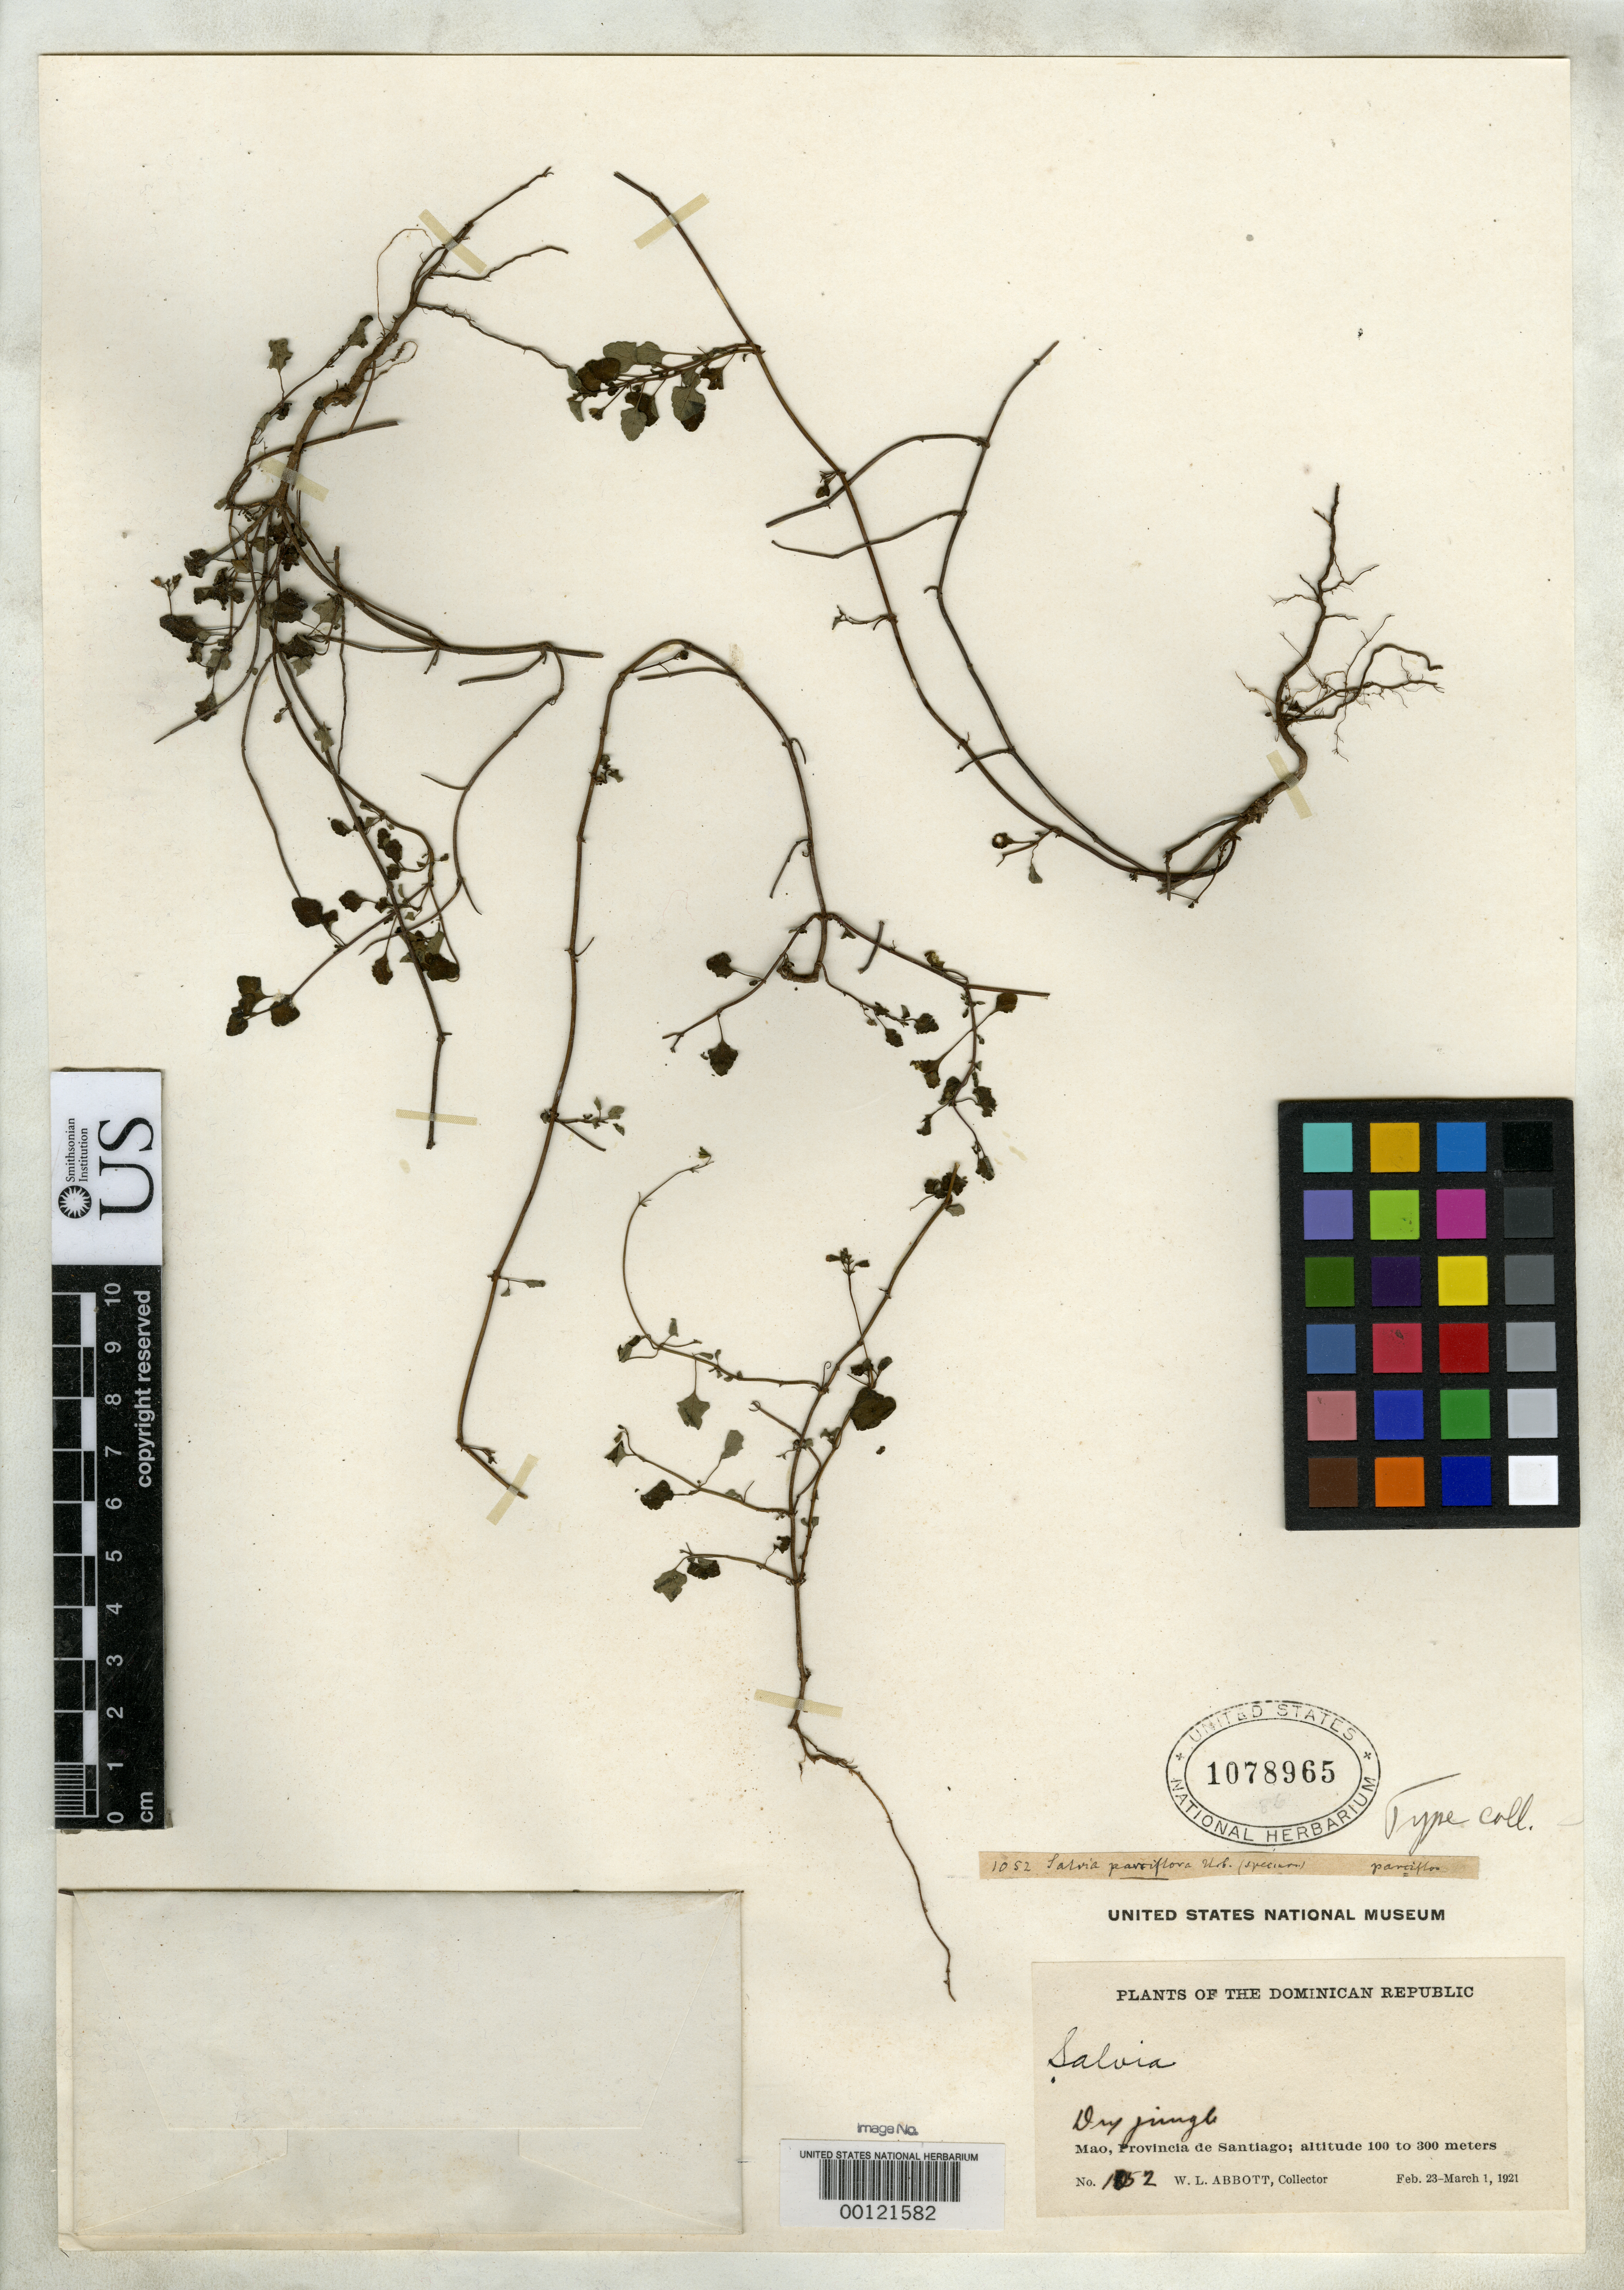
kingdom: Plantae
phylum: Tracheophyta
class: Magnoliopsida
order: Lamiales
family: Lamiaceae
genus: Salvia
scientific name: Salvia parciflora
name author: Urb.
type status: Isotype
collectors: W. L. Abbott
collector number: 1052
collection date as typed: Feb 1921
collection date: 1921-02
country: Dominican Republic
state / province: Santiago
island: Hispaniola Island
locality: Mao.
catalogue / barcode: US 1078965